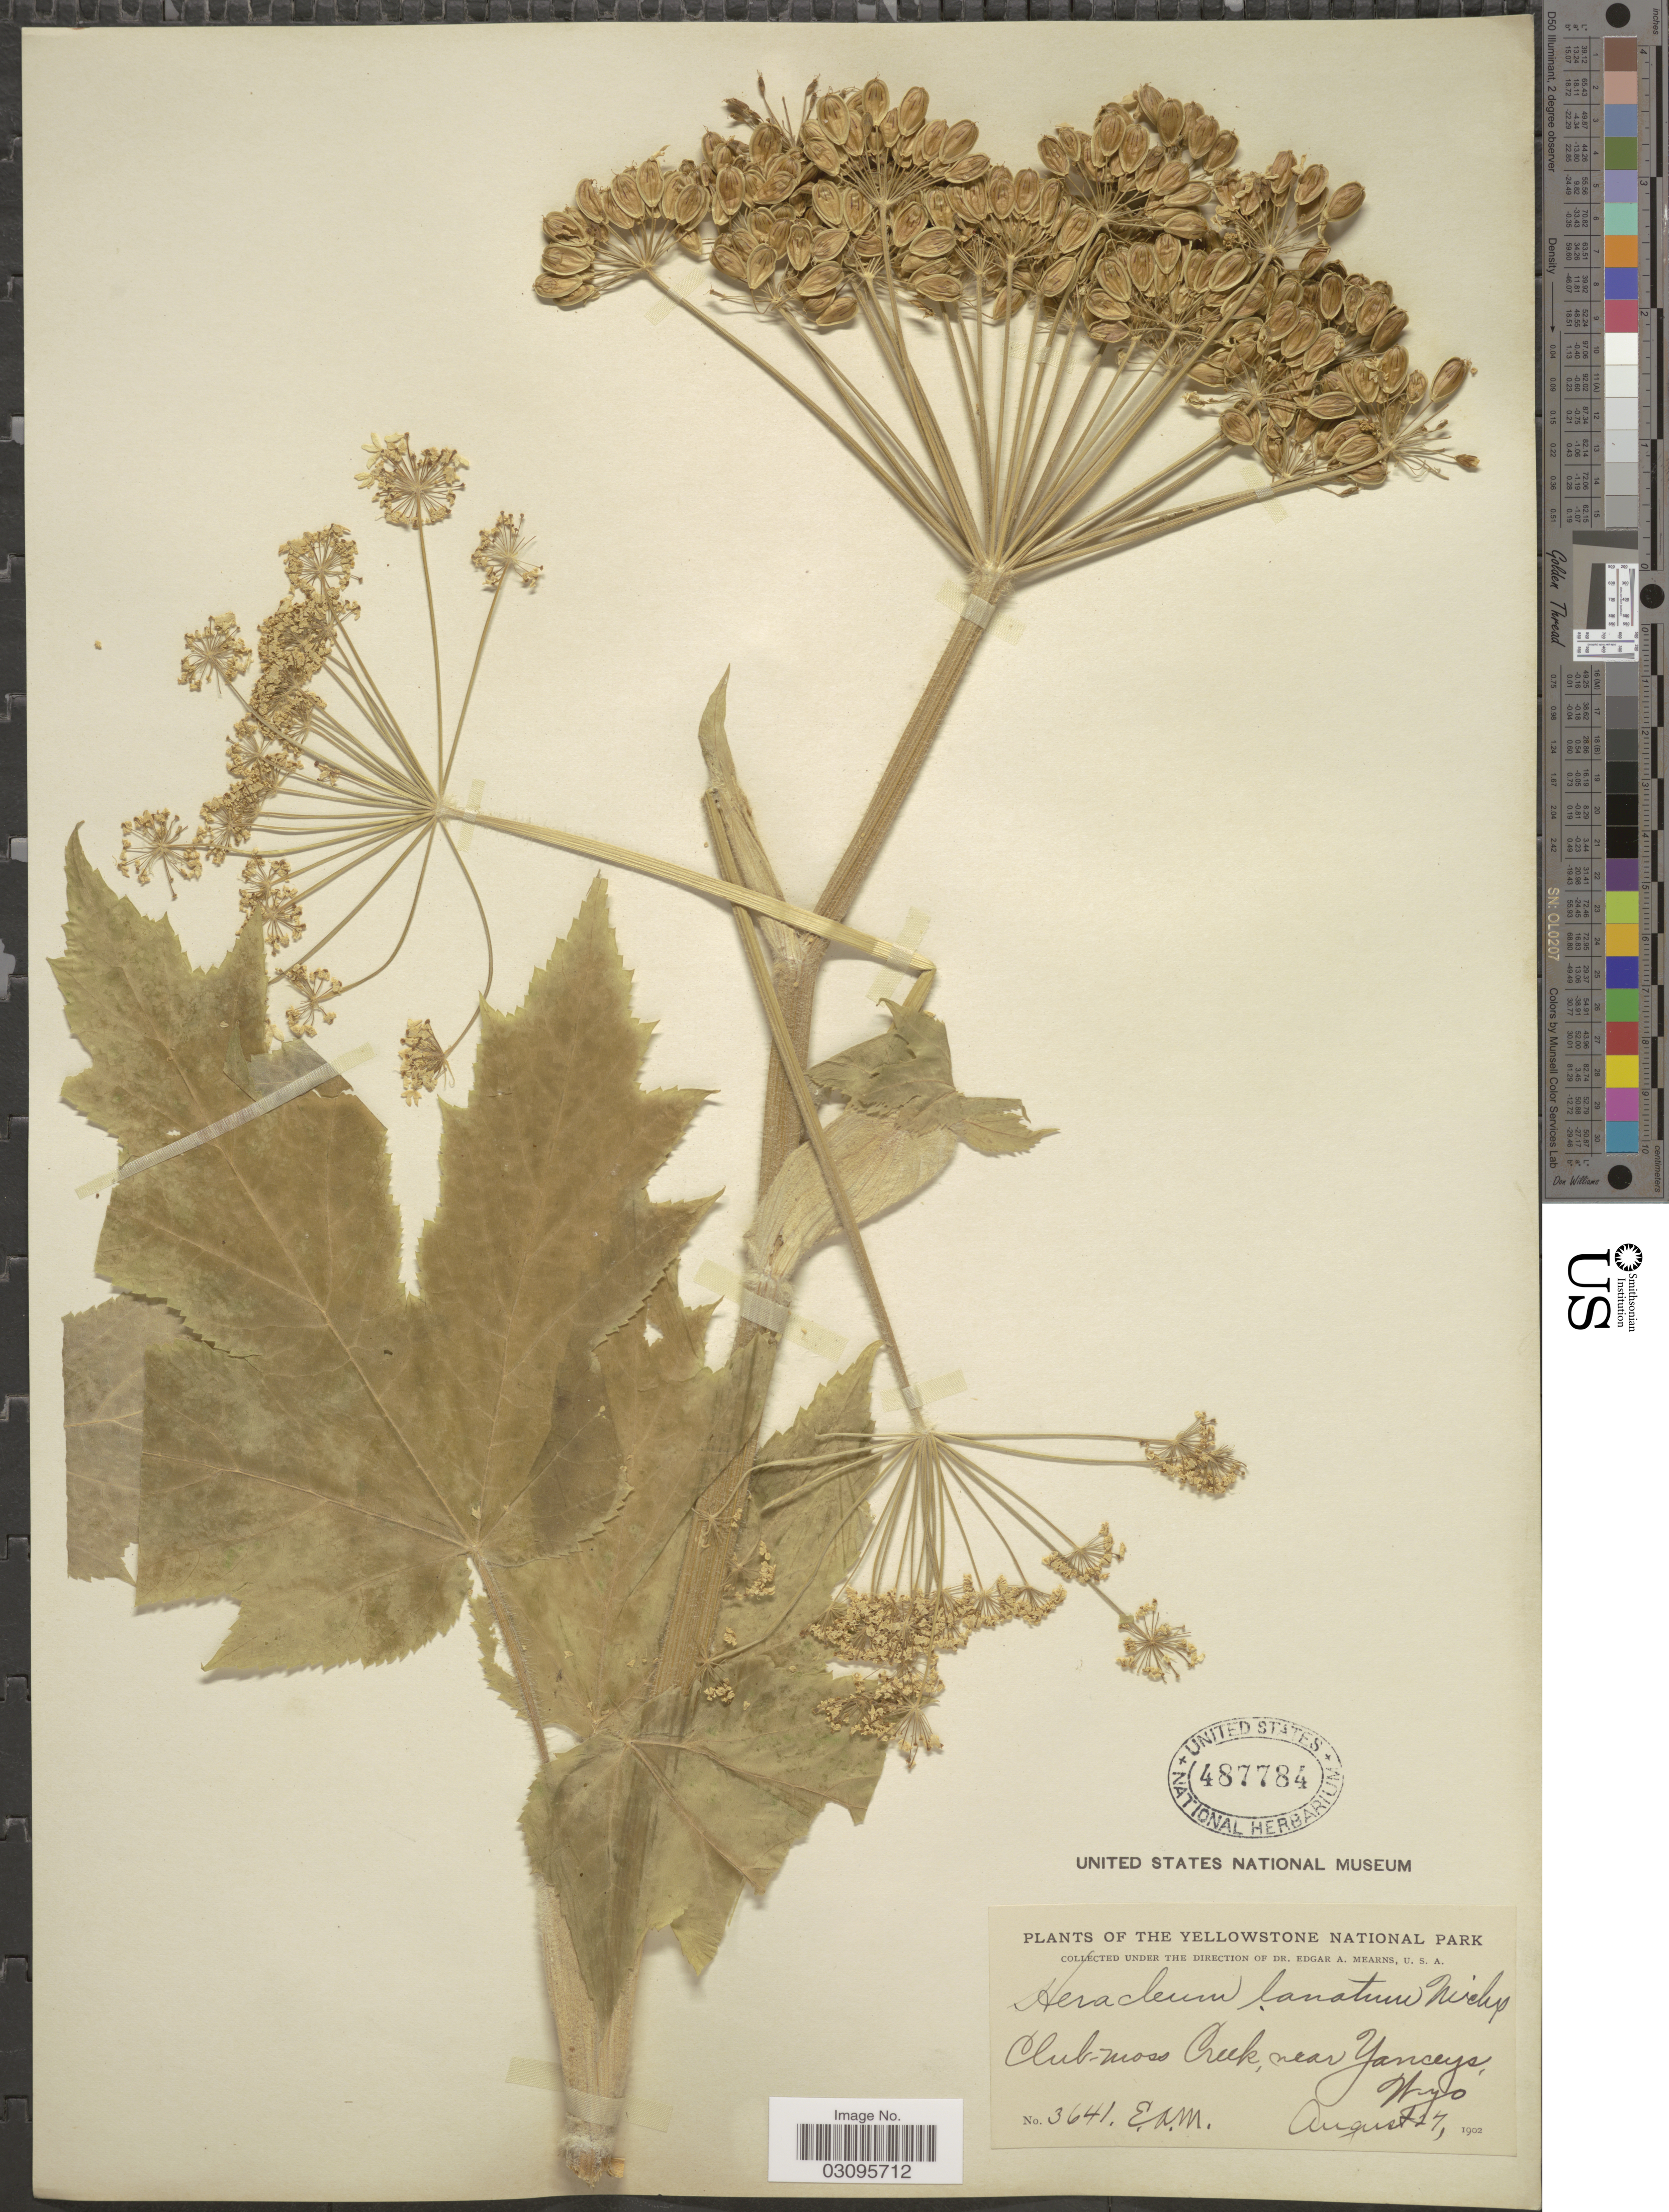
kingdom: Plantae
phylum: Tracheophyta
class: Magnoliopsida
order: Apiales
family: Apiaceae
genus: Heracleum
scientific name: Heracleum lanatum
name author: Michx.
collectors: E. A. Mearns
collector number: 3641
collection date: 1902-08-27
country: United States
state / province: Wyoming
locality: The Yellowstone National Park. Club-moss Creek, near Yanceys.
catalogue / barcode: US 487784